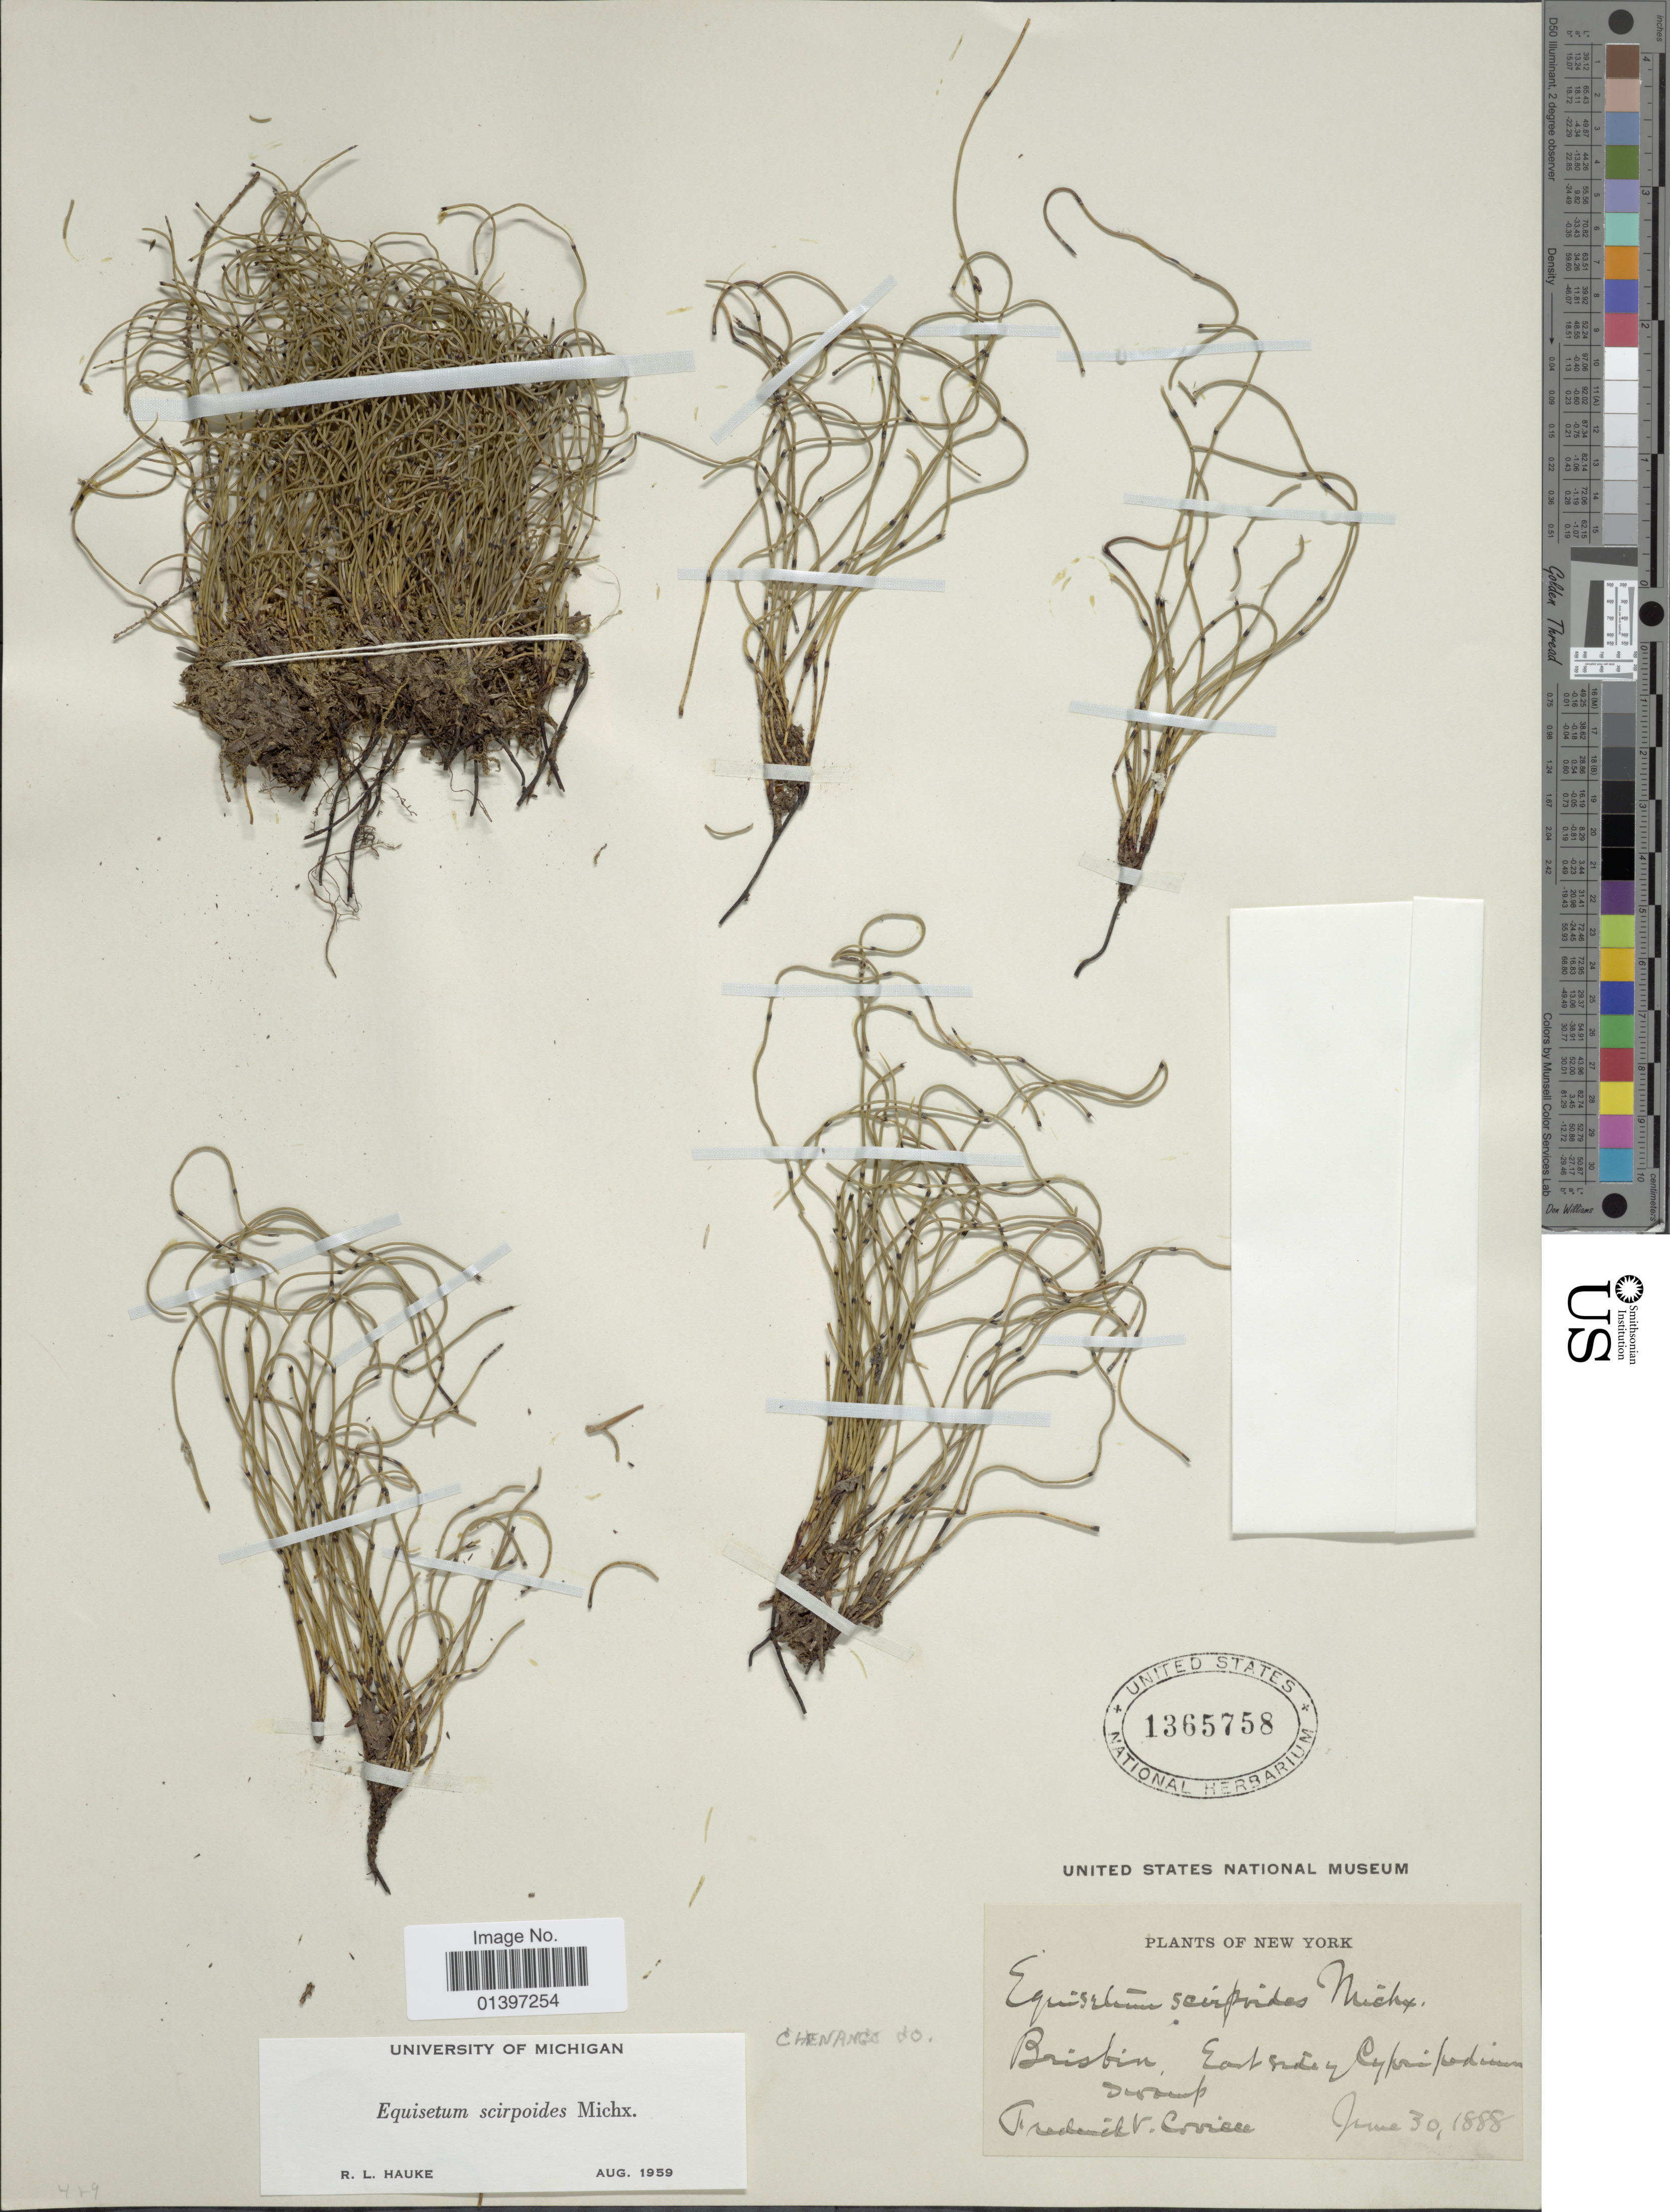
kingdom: Plantae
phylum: Tracheophyta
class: Polypodiopsida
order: Equisetales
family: Equisetaceae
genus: Equisetum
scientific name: Equisetum scirpoides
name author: Michx.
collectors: F. V. Coville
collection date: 1888-06-30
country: United States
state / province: New York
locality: Brisbin, East side of swamp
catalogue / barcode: US 1365758